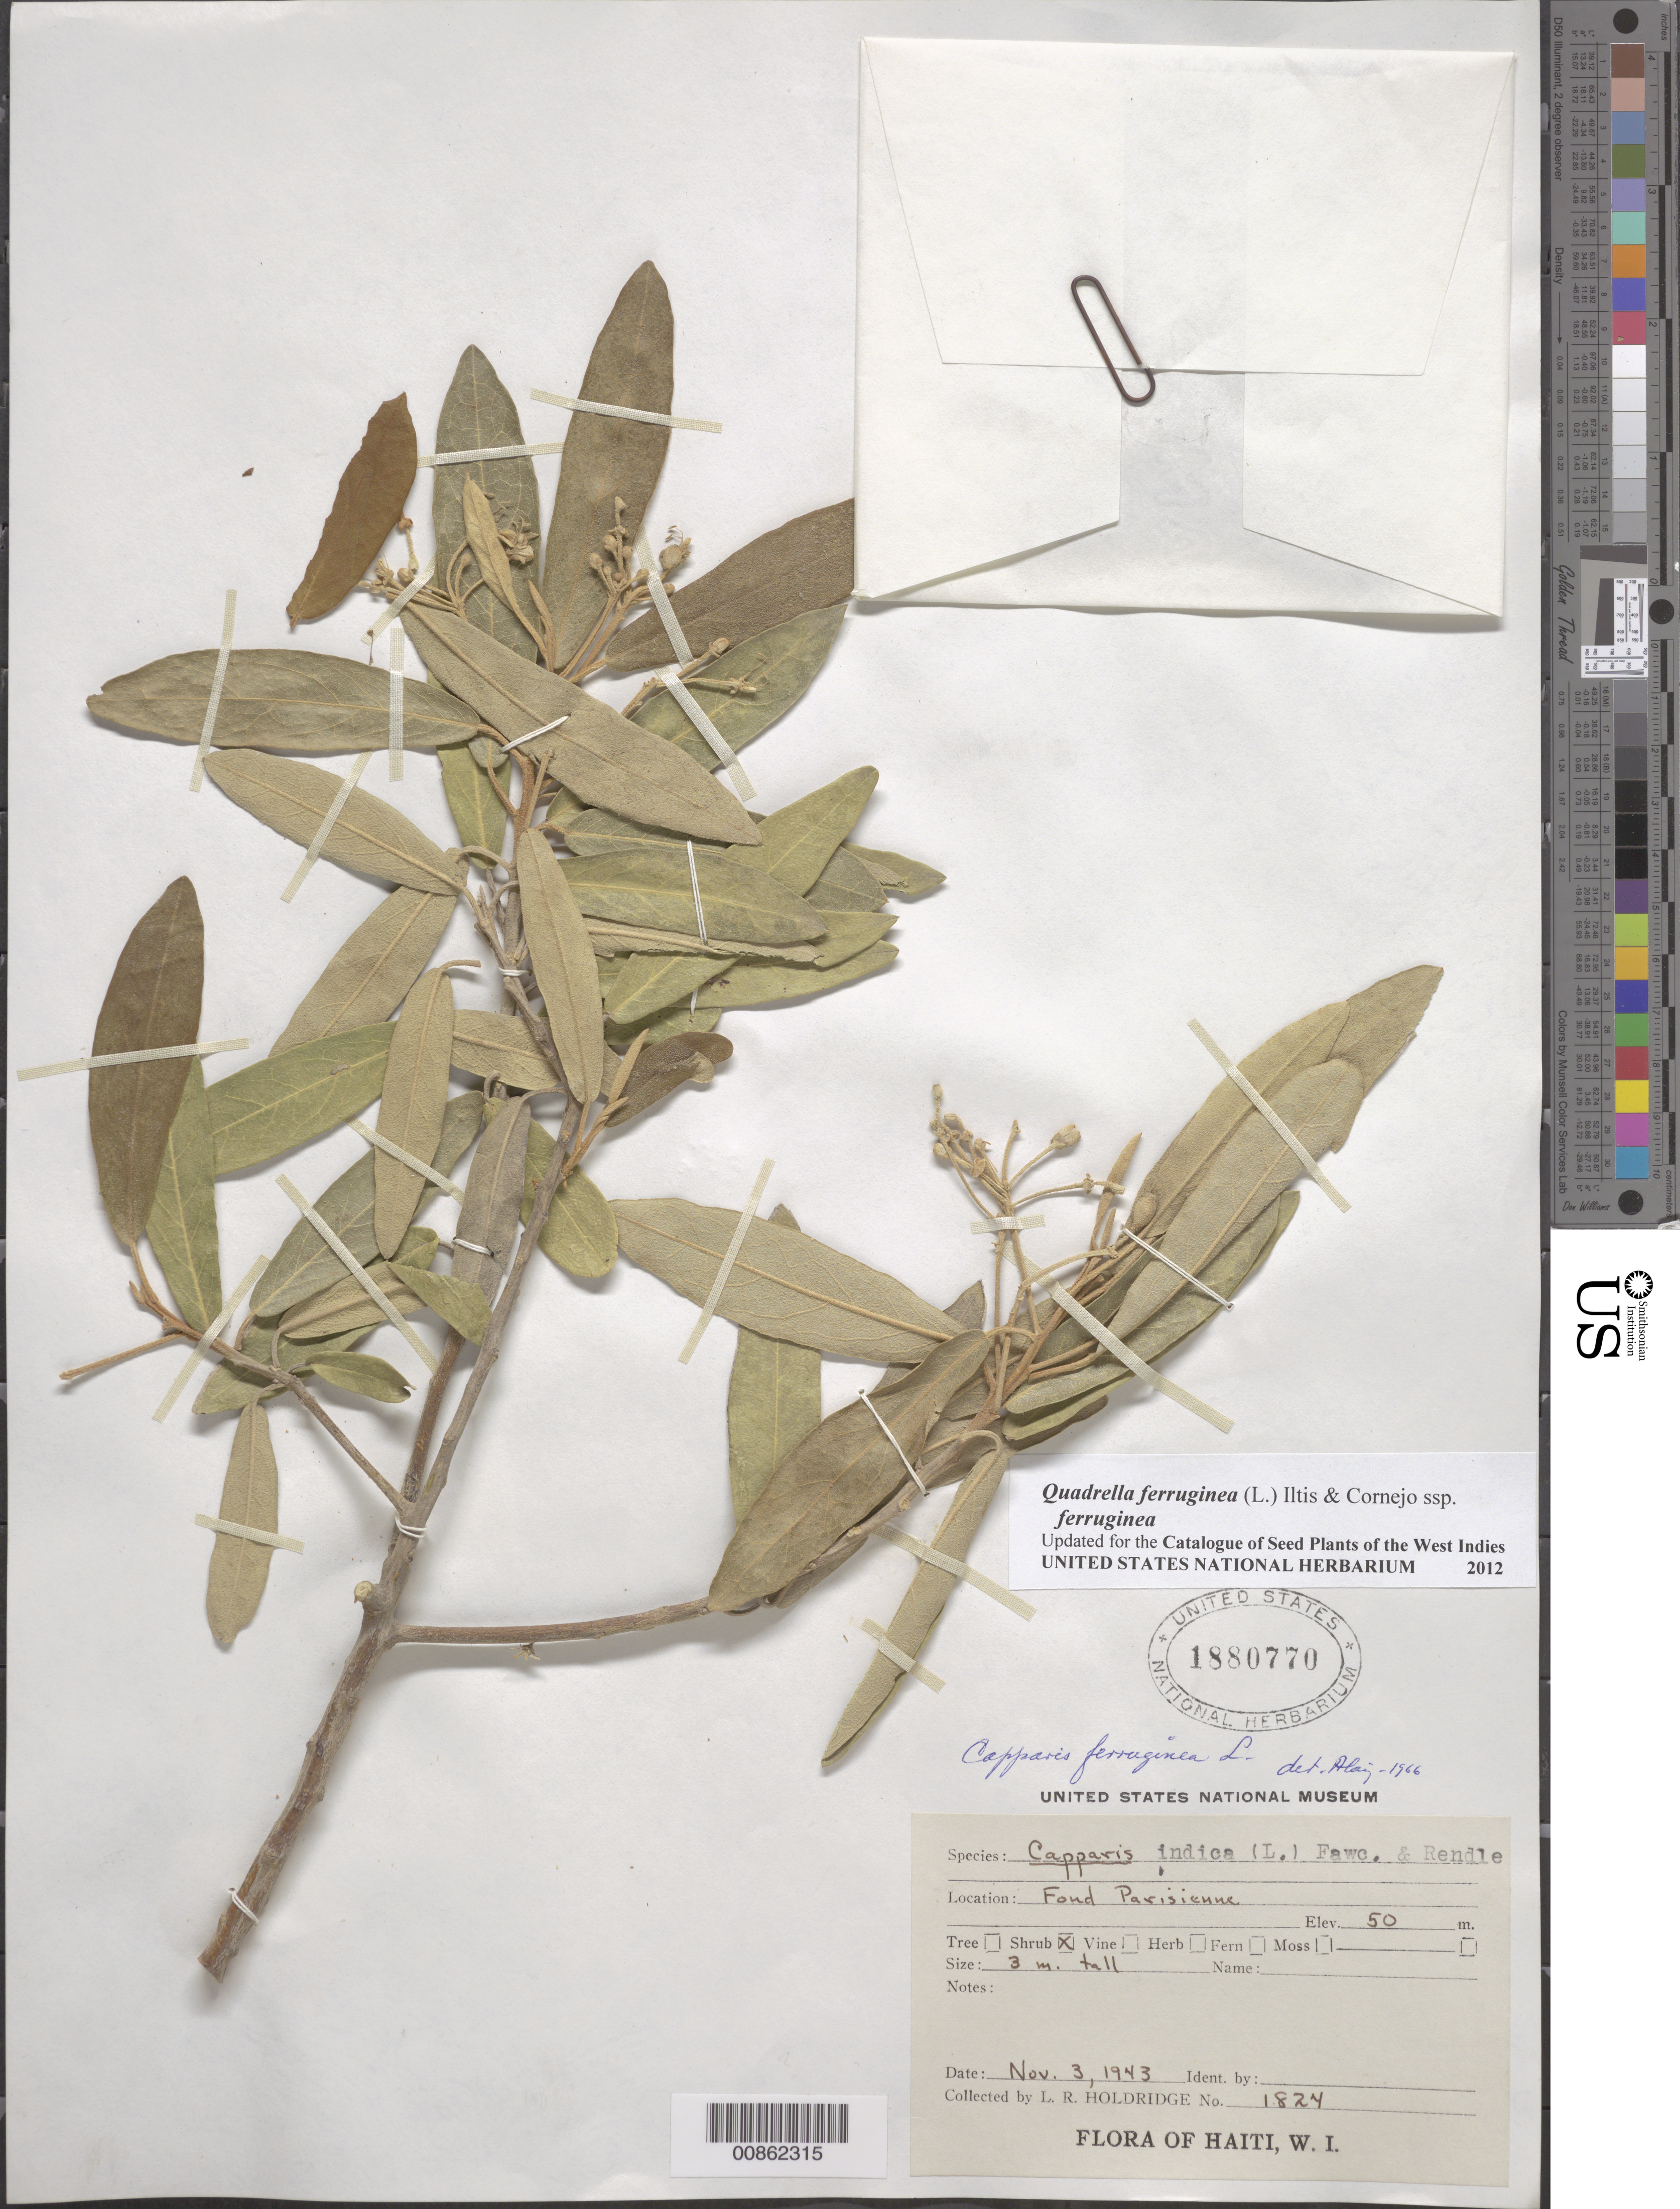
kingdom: Plantae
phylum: Tracheophyta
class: Magnoliopsida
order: Brassicales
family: Capparaceae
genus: Quadrella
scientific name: Quadrella ferruginea subsp. ferruginea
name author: (L.) Cornejo & Iltis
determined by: Liogier, Alain H.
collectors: L. Holdridge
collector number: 1824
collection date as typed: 03 Nov 1943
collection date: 1943-11-03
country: Haiti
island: Hispaniola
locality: Fond Parisienne.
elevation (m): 50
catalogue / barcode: US 1880770